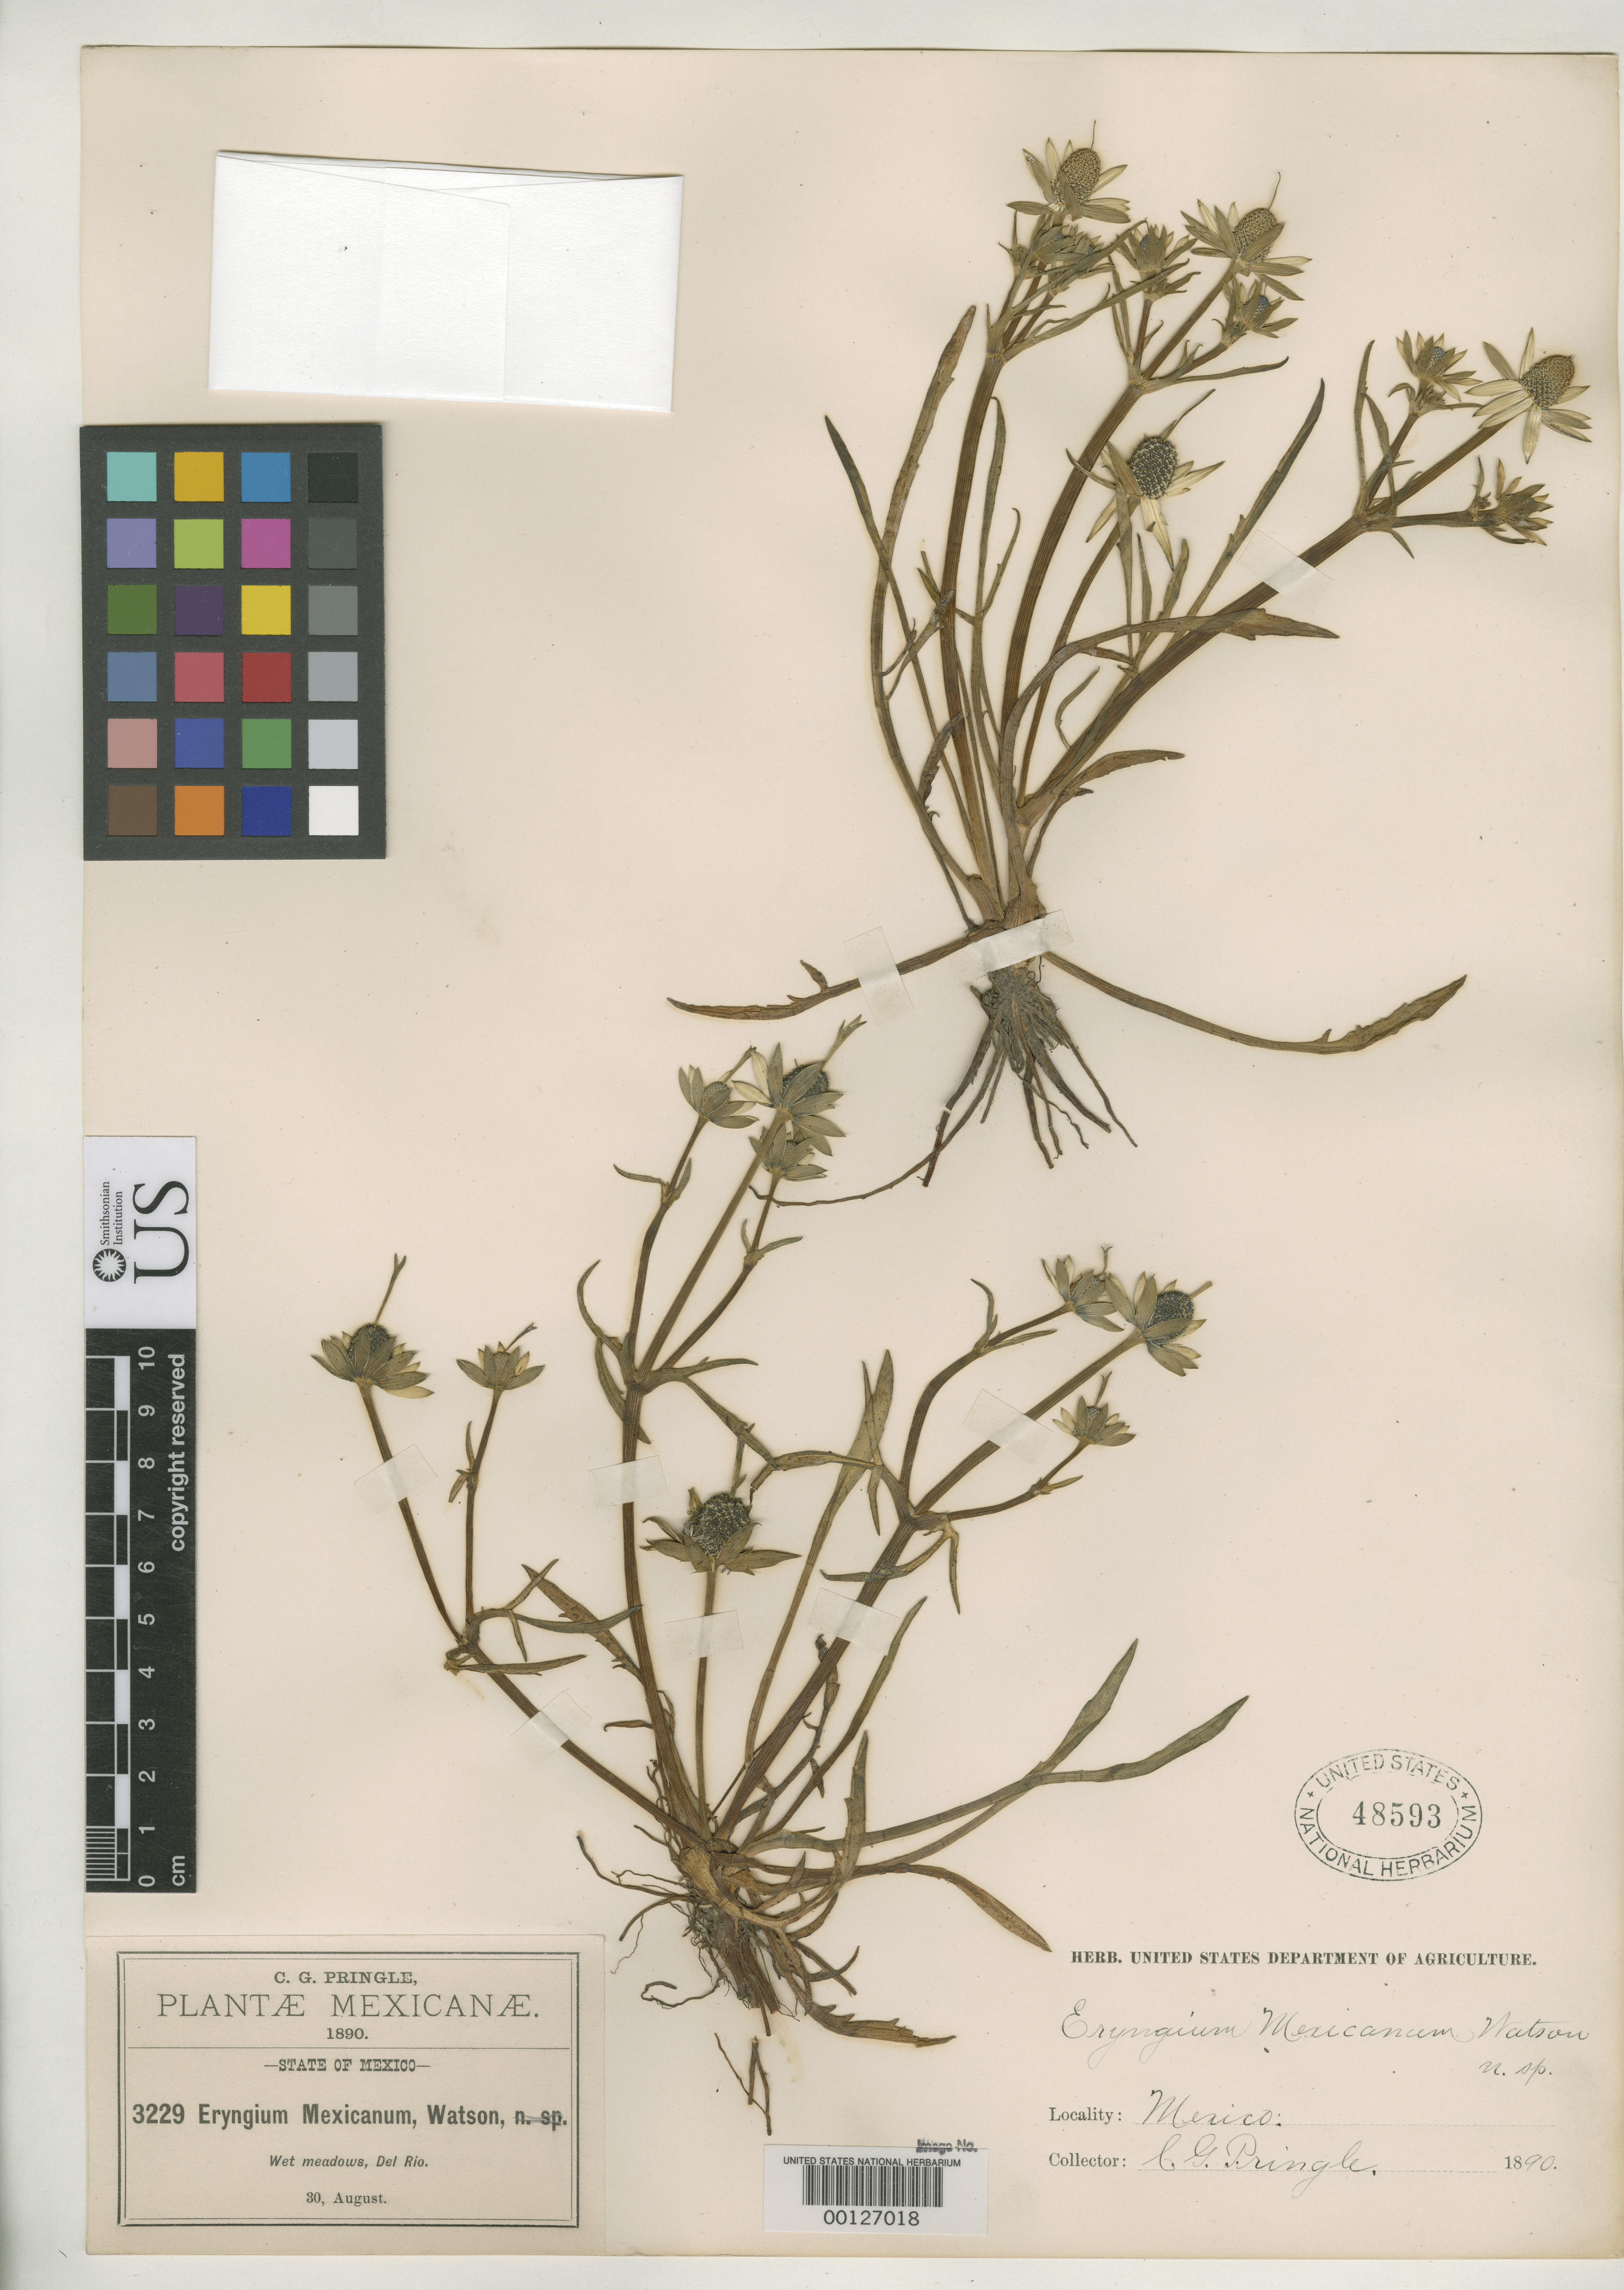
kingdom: Plantae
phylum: Tracheophyta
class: Magnoliopsida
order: Apiales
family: Apiaceae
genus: Eryngium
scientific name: Eryngium mexicanum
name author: S. Watson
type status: Isotype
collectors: C. G. Pringle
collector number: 3229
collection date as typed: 30 Aug 1890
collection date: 1890-08-30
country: Mexico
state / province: México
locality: Del Rio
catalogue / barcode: US 48593